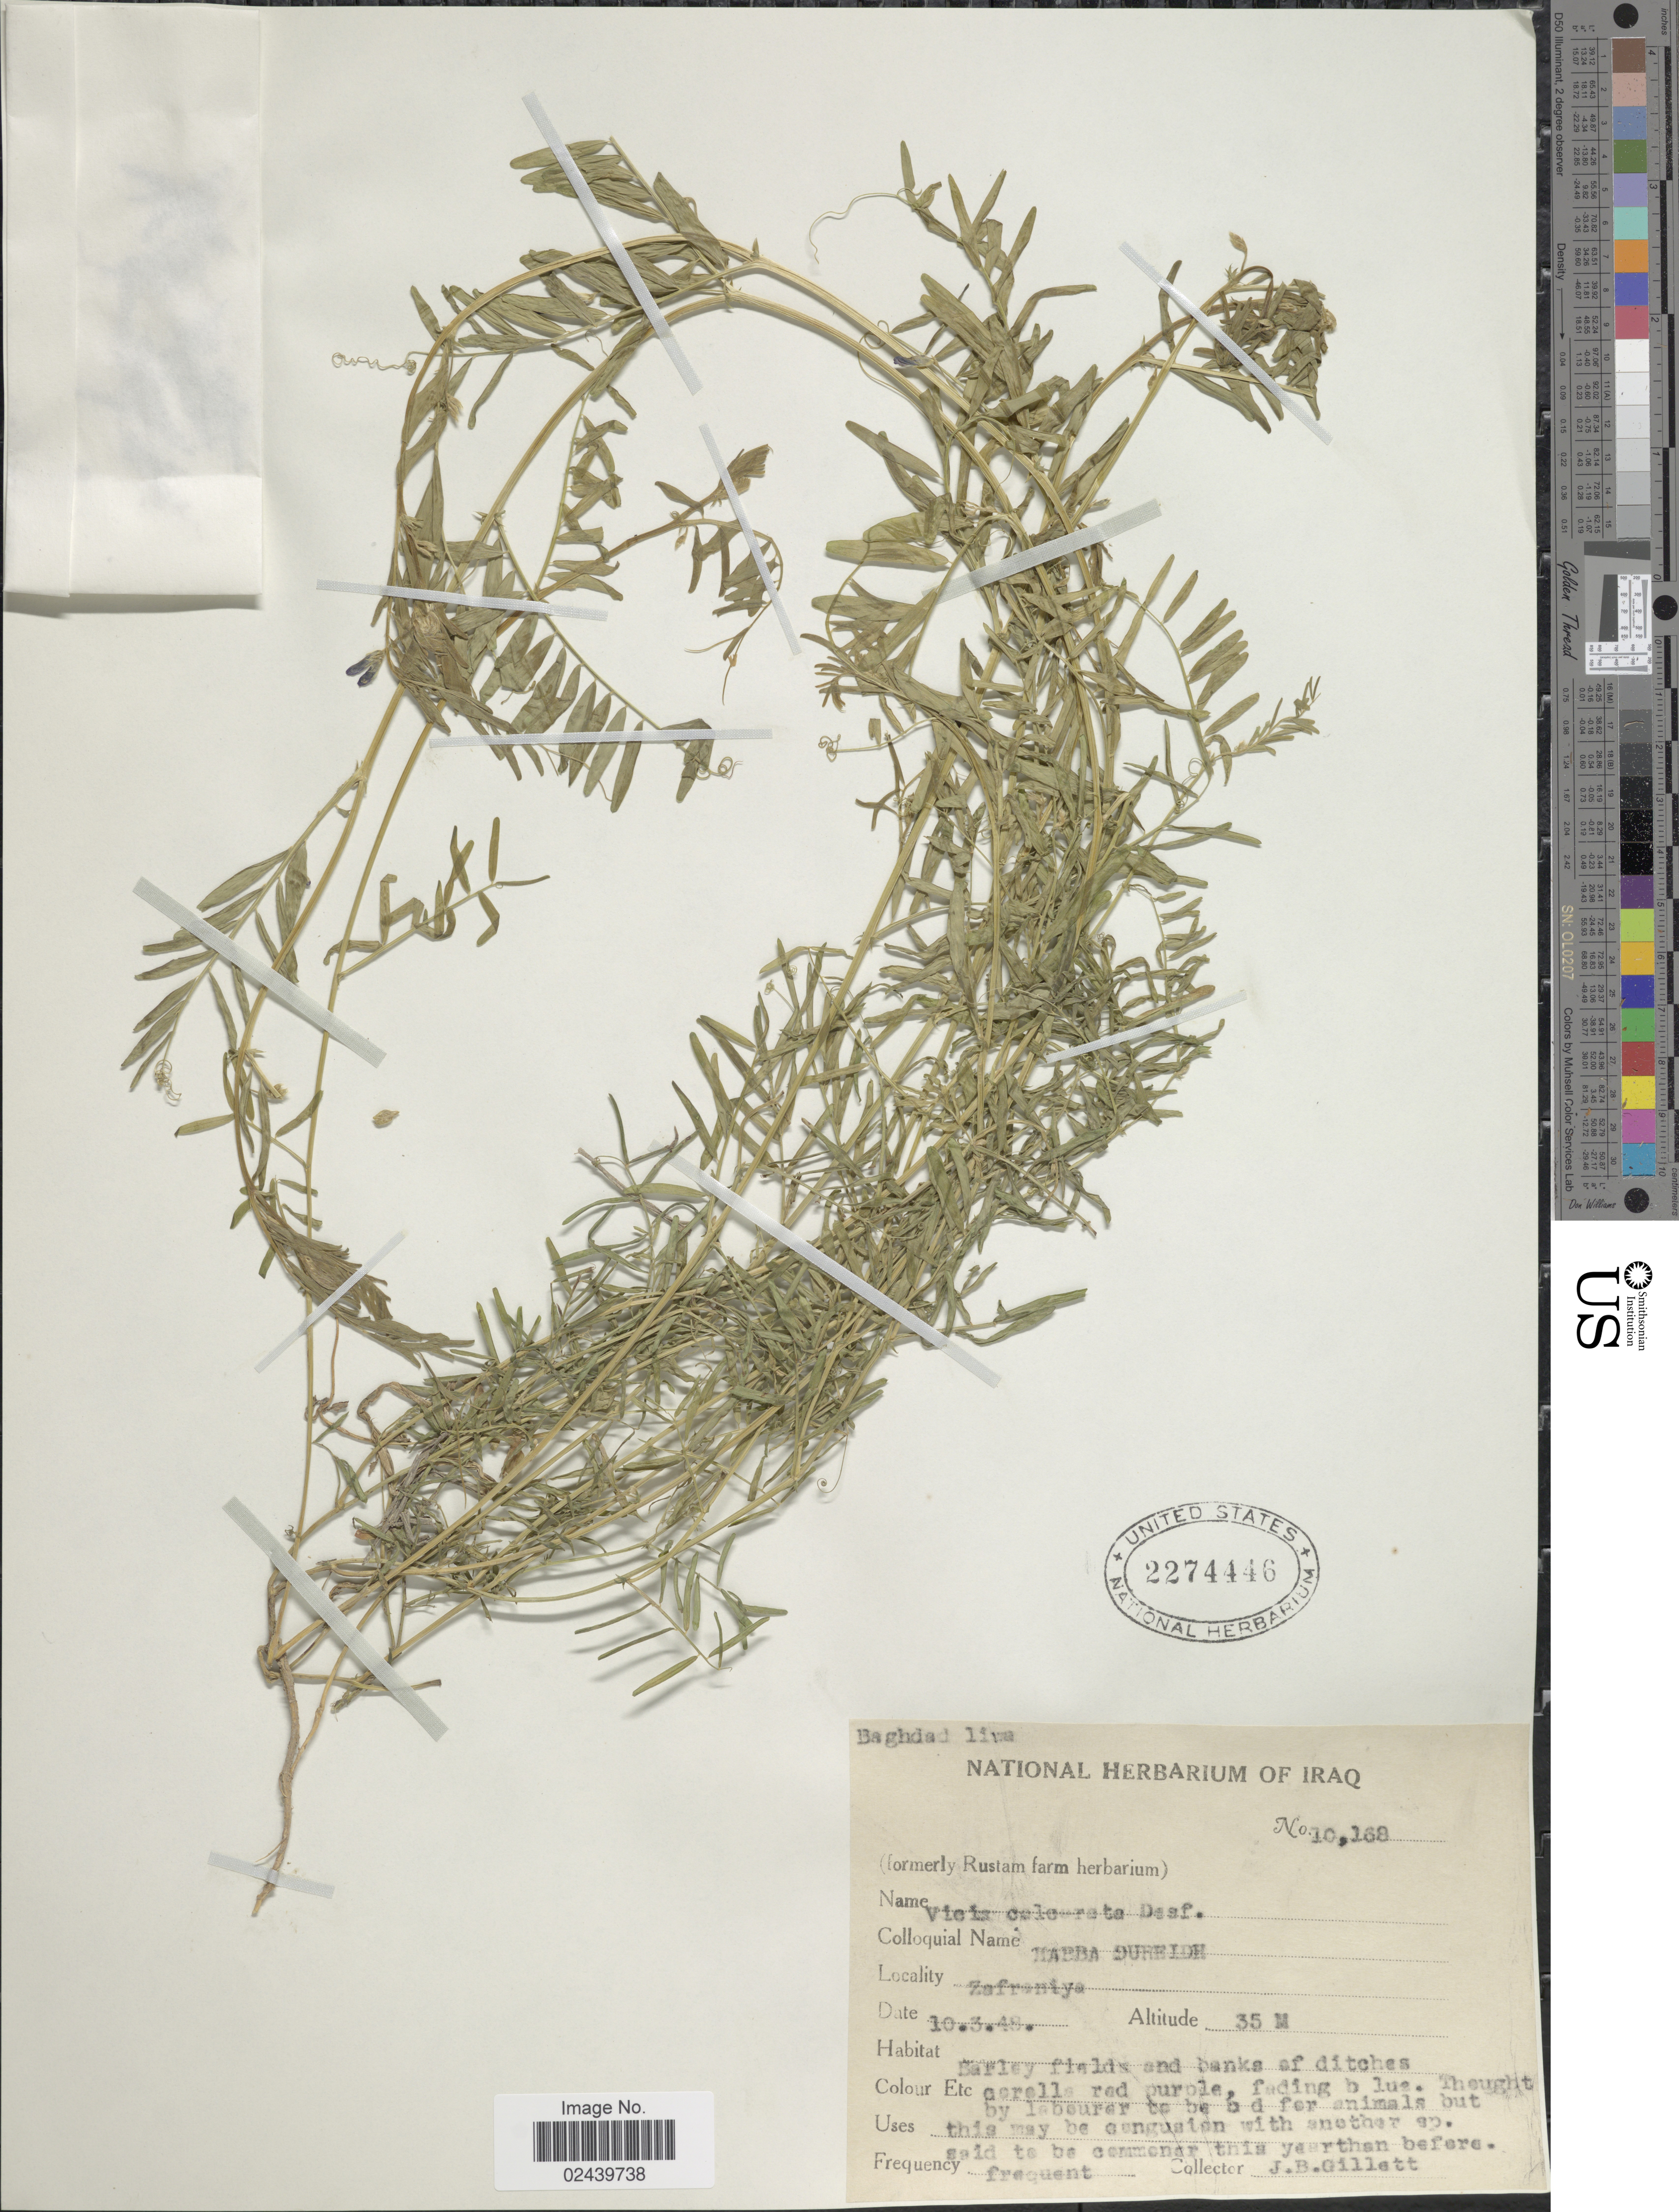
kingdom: Plantae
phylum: Tracheophyta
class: Magnoliopsida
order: Fabales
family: Fabaceae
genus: Vicia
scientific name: Vicia monantha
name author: Retz.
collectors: J. B. Gillett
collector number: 10168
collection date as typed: Transcribed d/m/y: 10/3/48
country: Iraq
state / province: Baghdad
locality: Baghdad liwa. Zafraniya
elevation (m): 35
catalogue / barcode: US 2274446